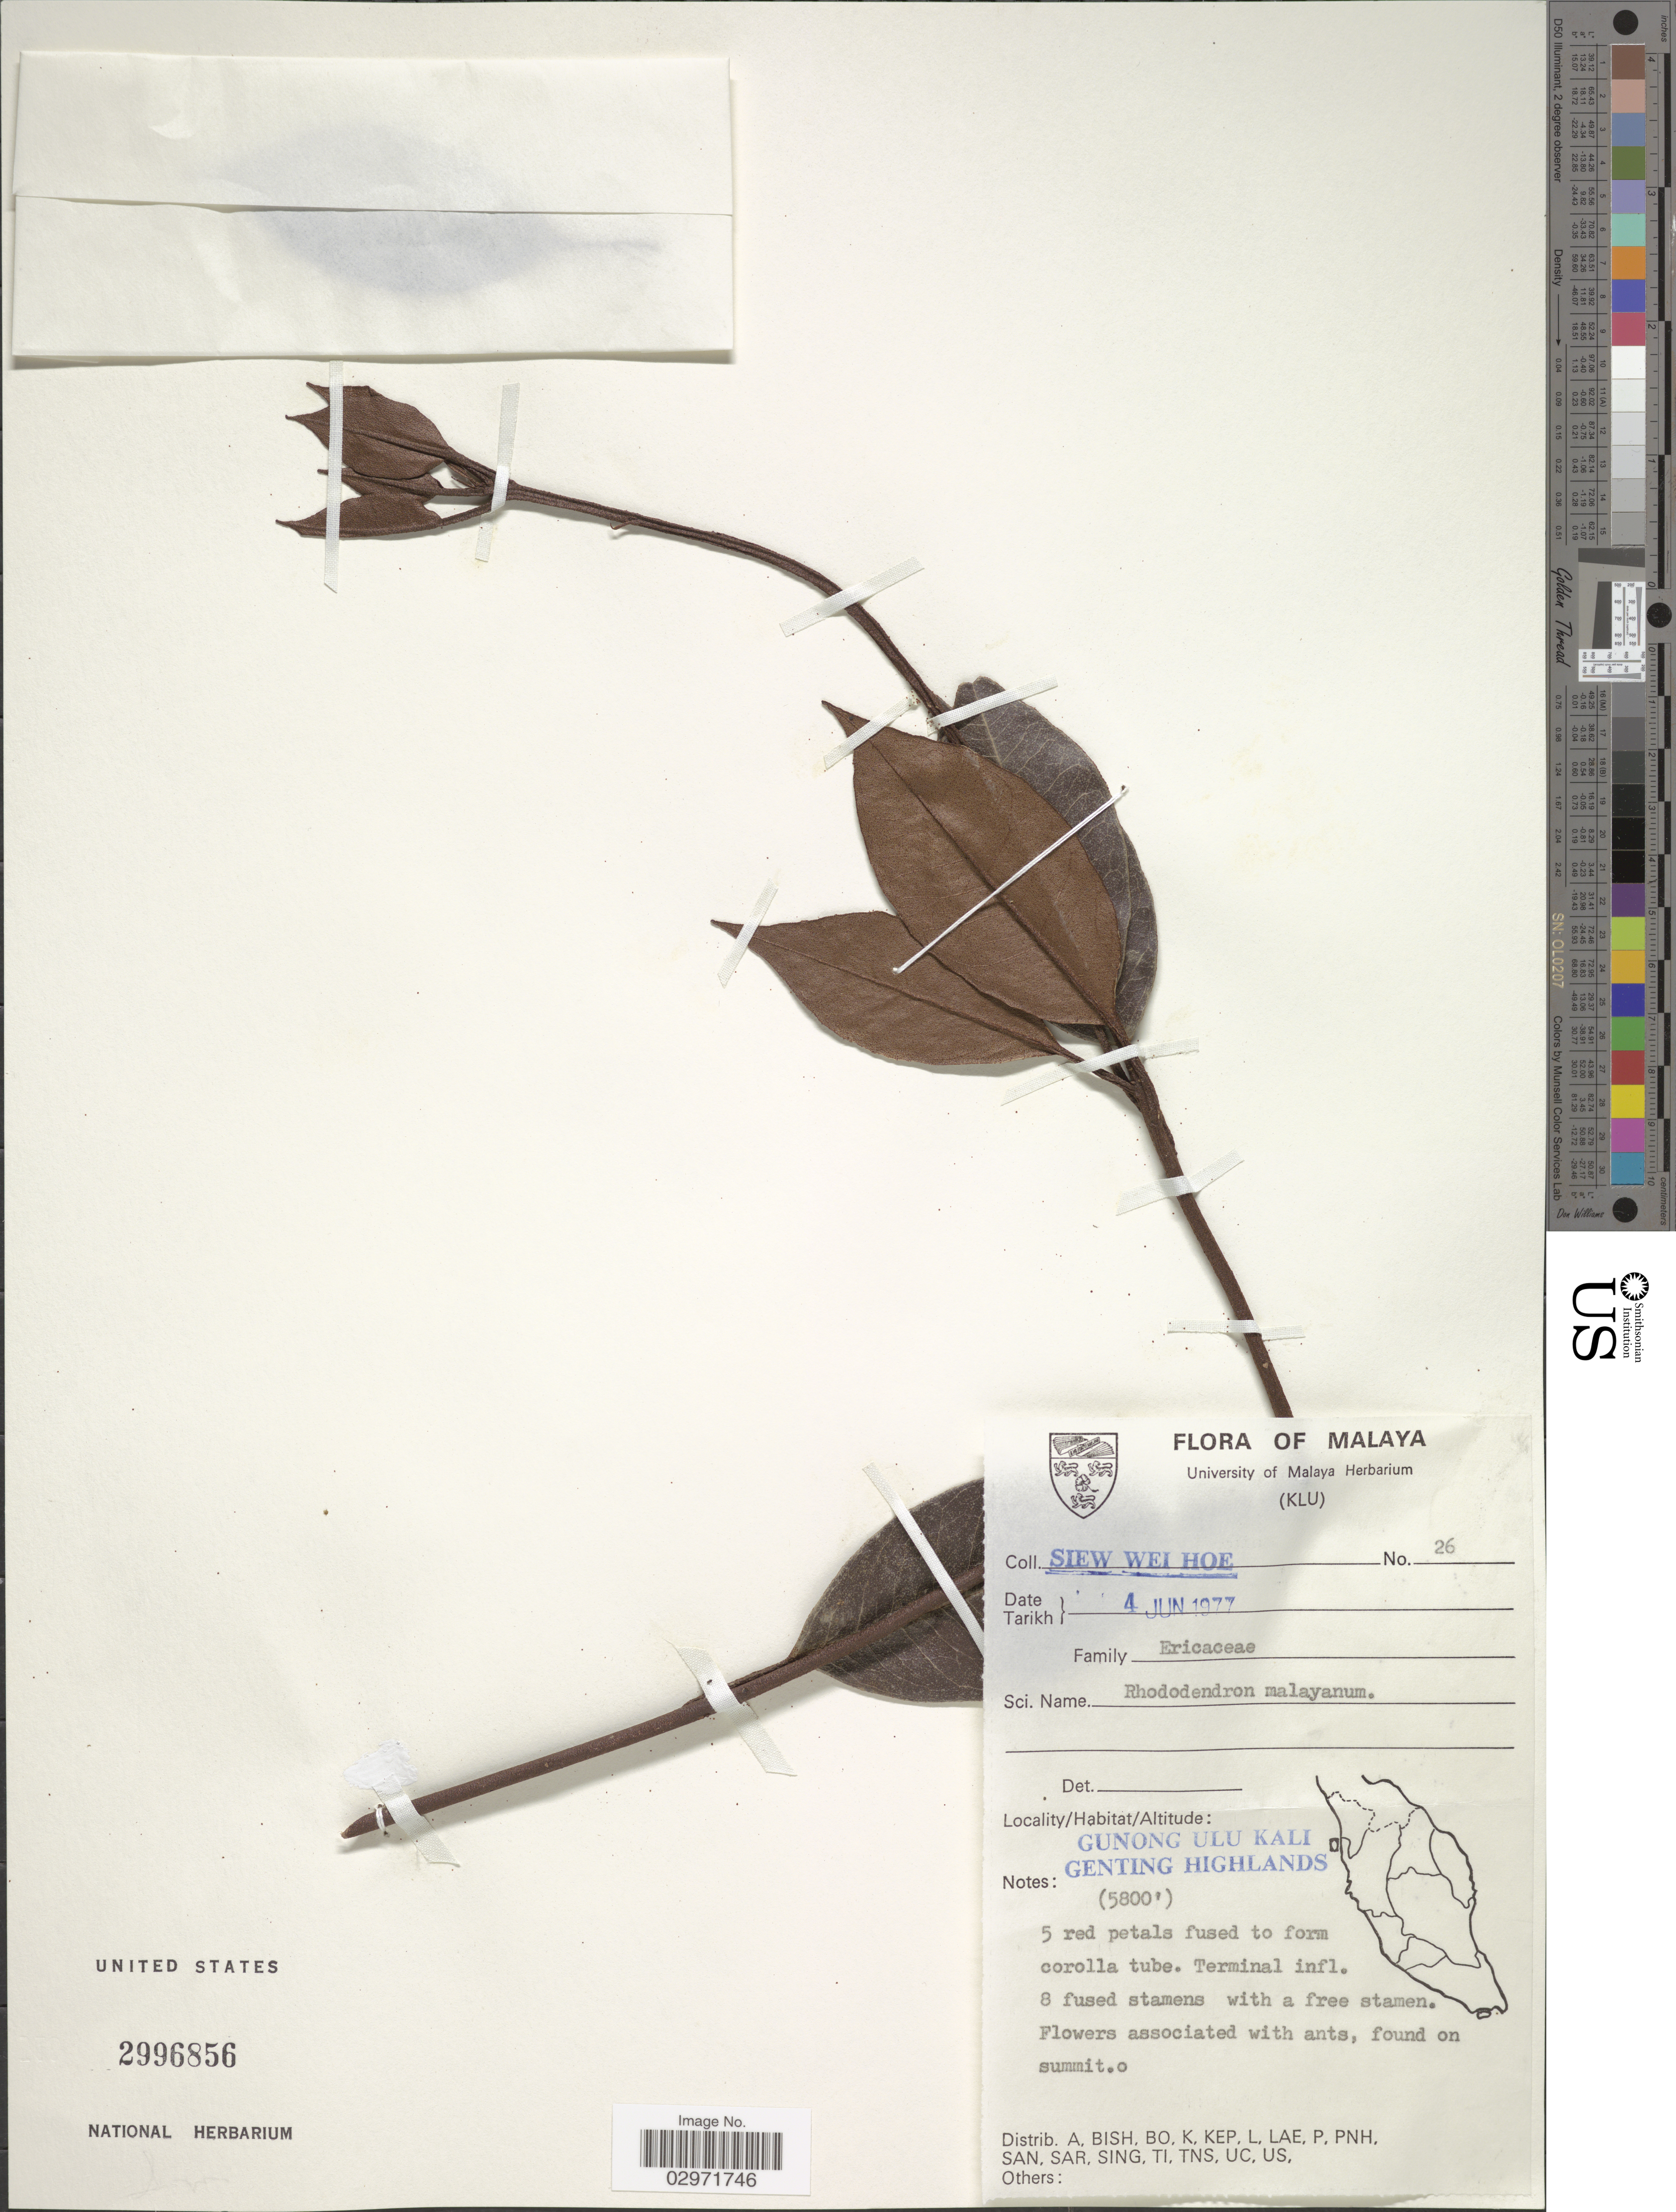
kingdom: Plantae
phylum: Tracheophyta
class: Magnoliopsida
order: Ericales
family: Ericaceae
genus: Rhododendron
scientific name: Rhododendron malayanum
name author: Jack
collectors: W. H. Siew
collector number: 26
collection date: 1977-06-04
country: Malaysia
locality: Malaya. Gunong Ulu Kali. Genting Highlands.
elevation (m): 1768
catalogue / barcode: US 2996856